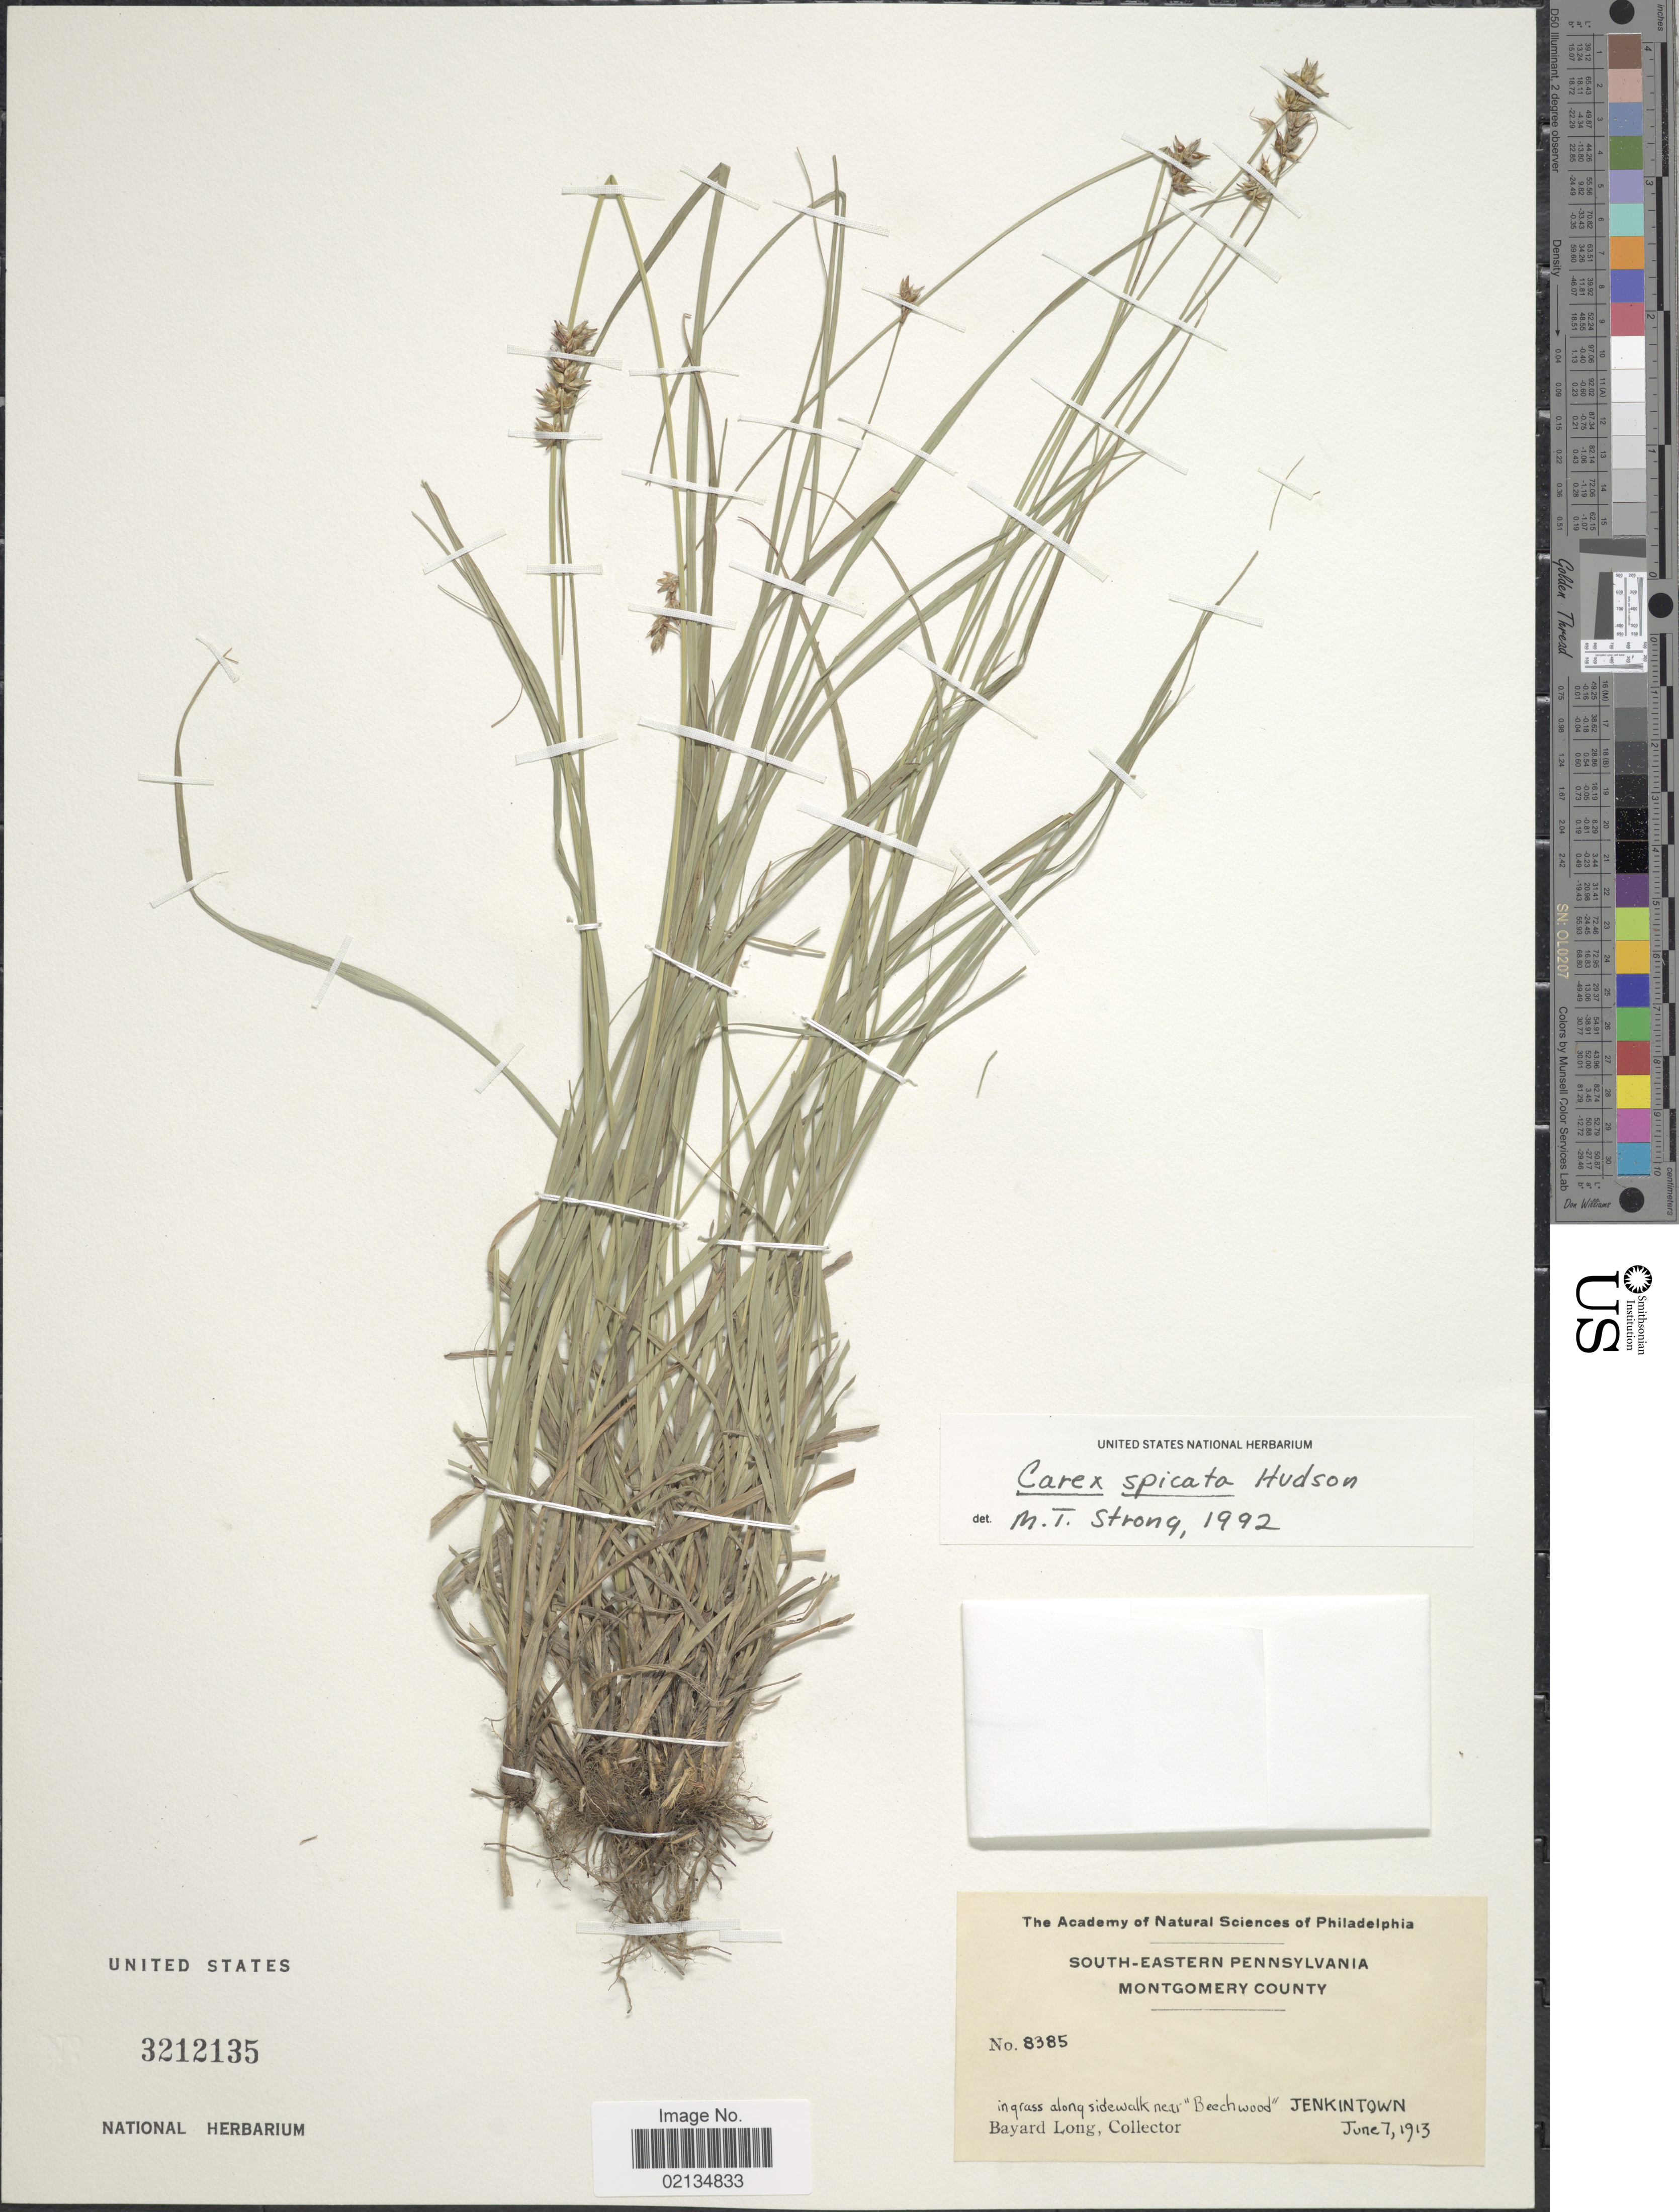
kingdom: Plantae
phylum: Tracheophyta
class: Liliopsida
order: Poales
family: Cyperaceae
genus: Carex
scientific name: Carex spicata subsp. spicata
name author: Huds.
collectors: B. H. Long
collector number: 8385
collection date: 1913-06-07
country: United States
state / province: Pennsylvania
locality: South-Eastern Pennsylvania. Montgomery County, in grass long sidewalk near "Beechwood", Jenkintown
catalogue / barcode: US 3212134